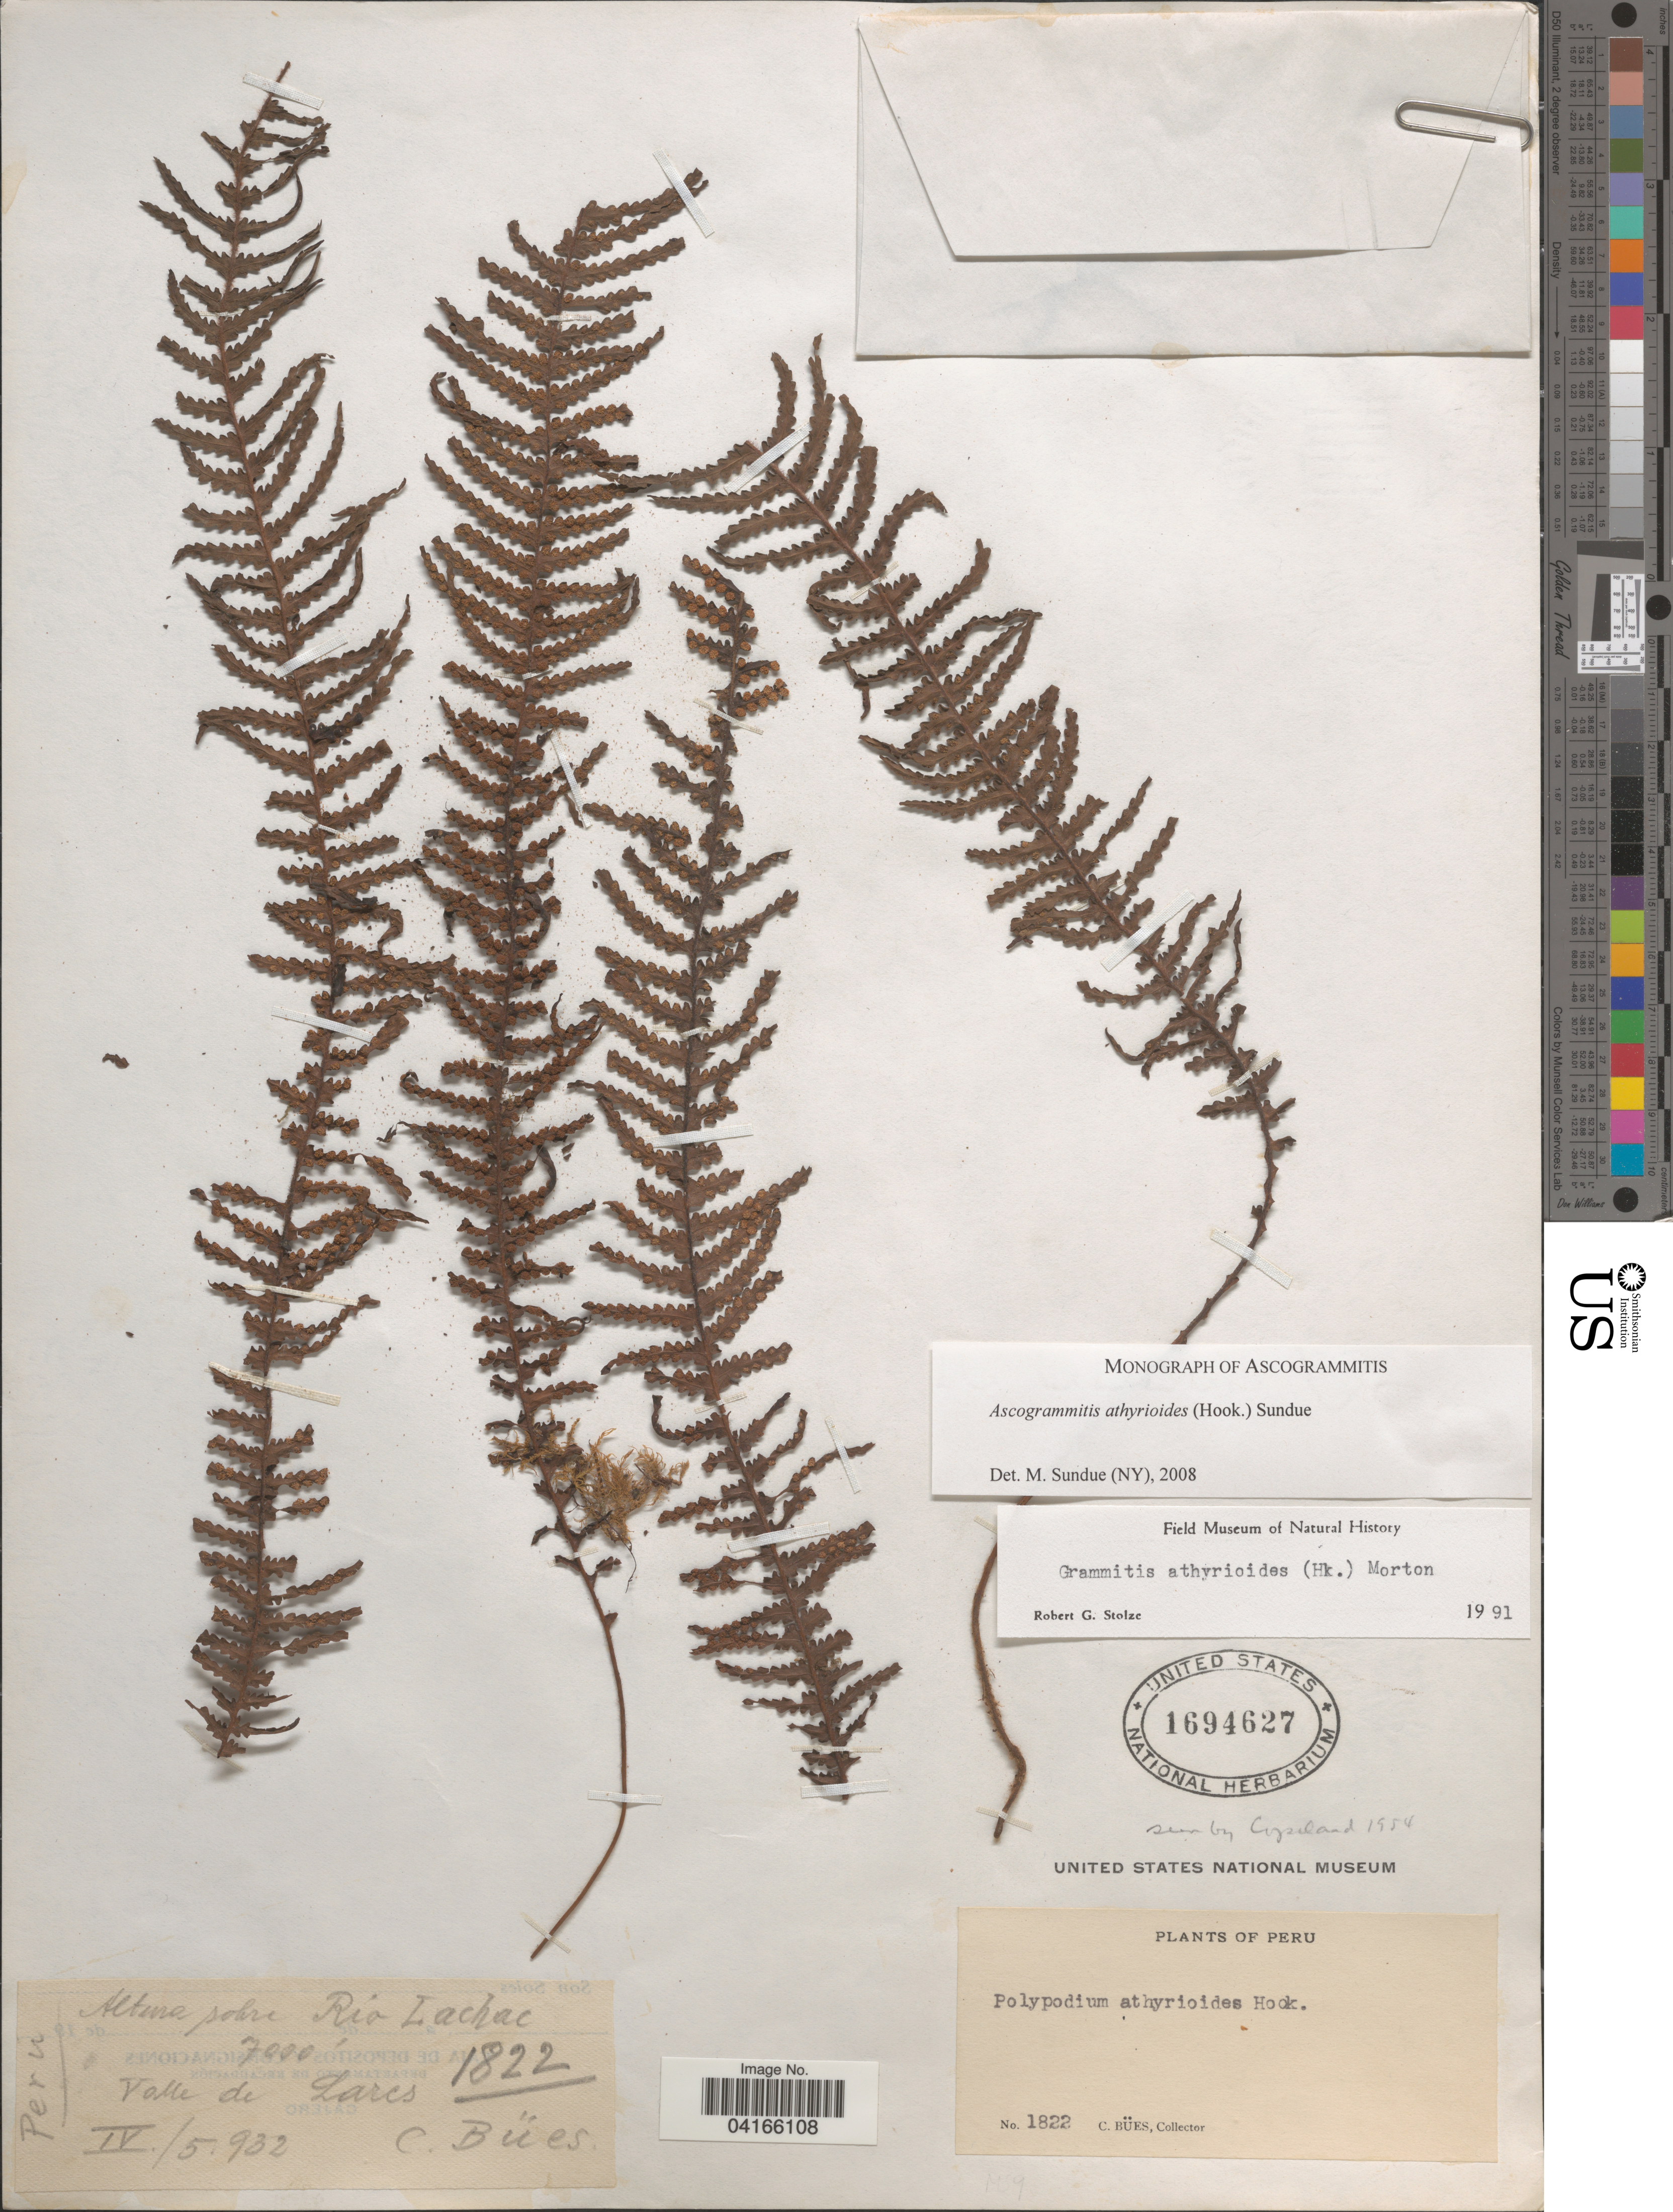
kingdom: Plantae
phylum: Tracheophyta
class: Polypodiopsida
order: Polypodiales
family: Polypodiaceae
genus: Ascogrammitis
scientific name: Ascogrammitis athyrioides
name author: (Hook.) Sundue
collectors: C. Buës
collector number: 1822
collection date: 1932-04-05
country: Peru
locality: Altura sobre Río Lachac. Valle de Lares.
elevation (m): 2134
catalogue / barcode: US 1694627